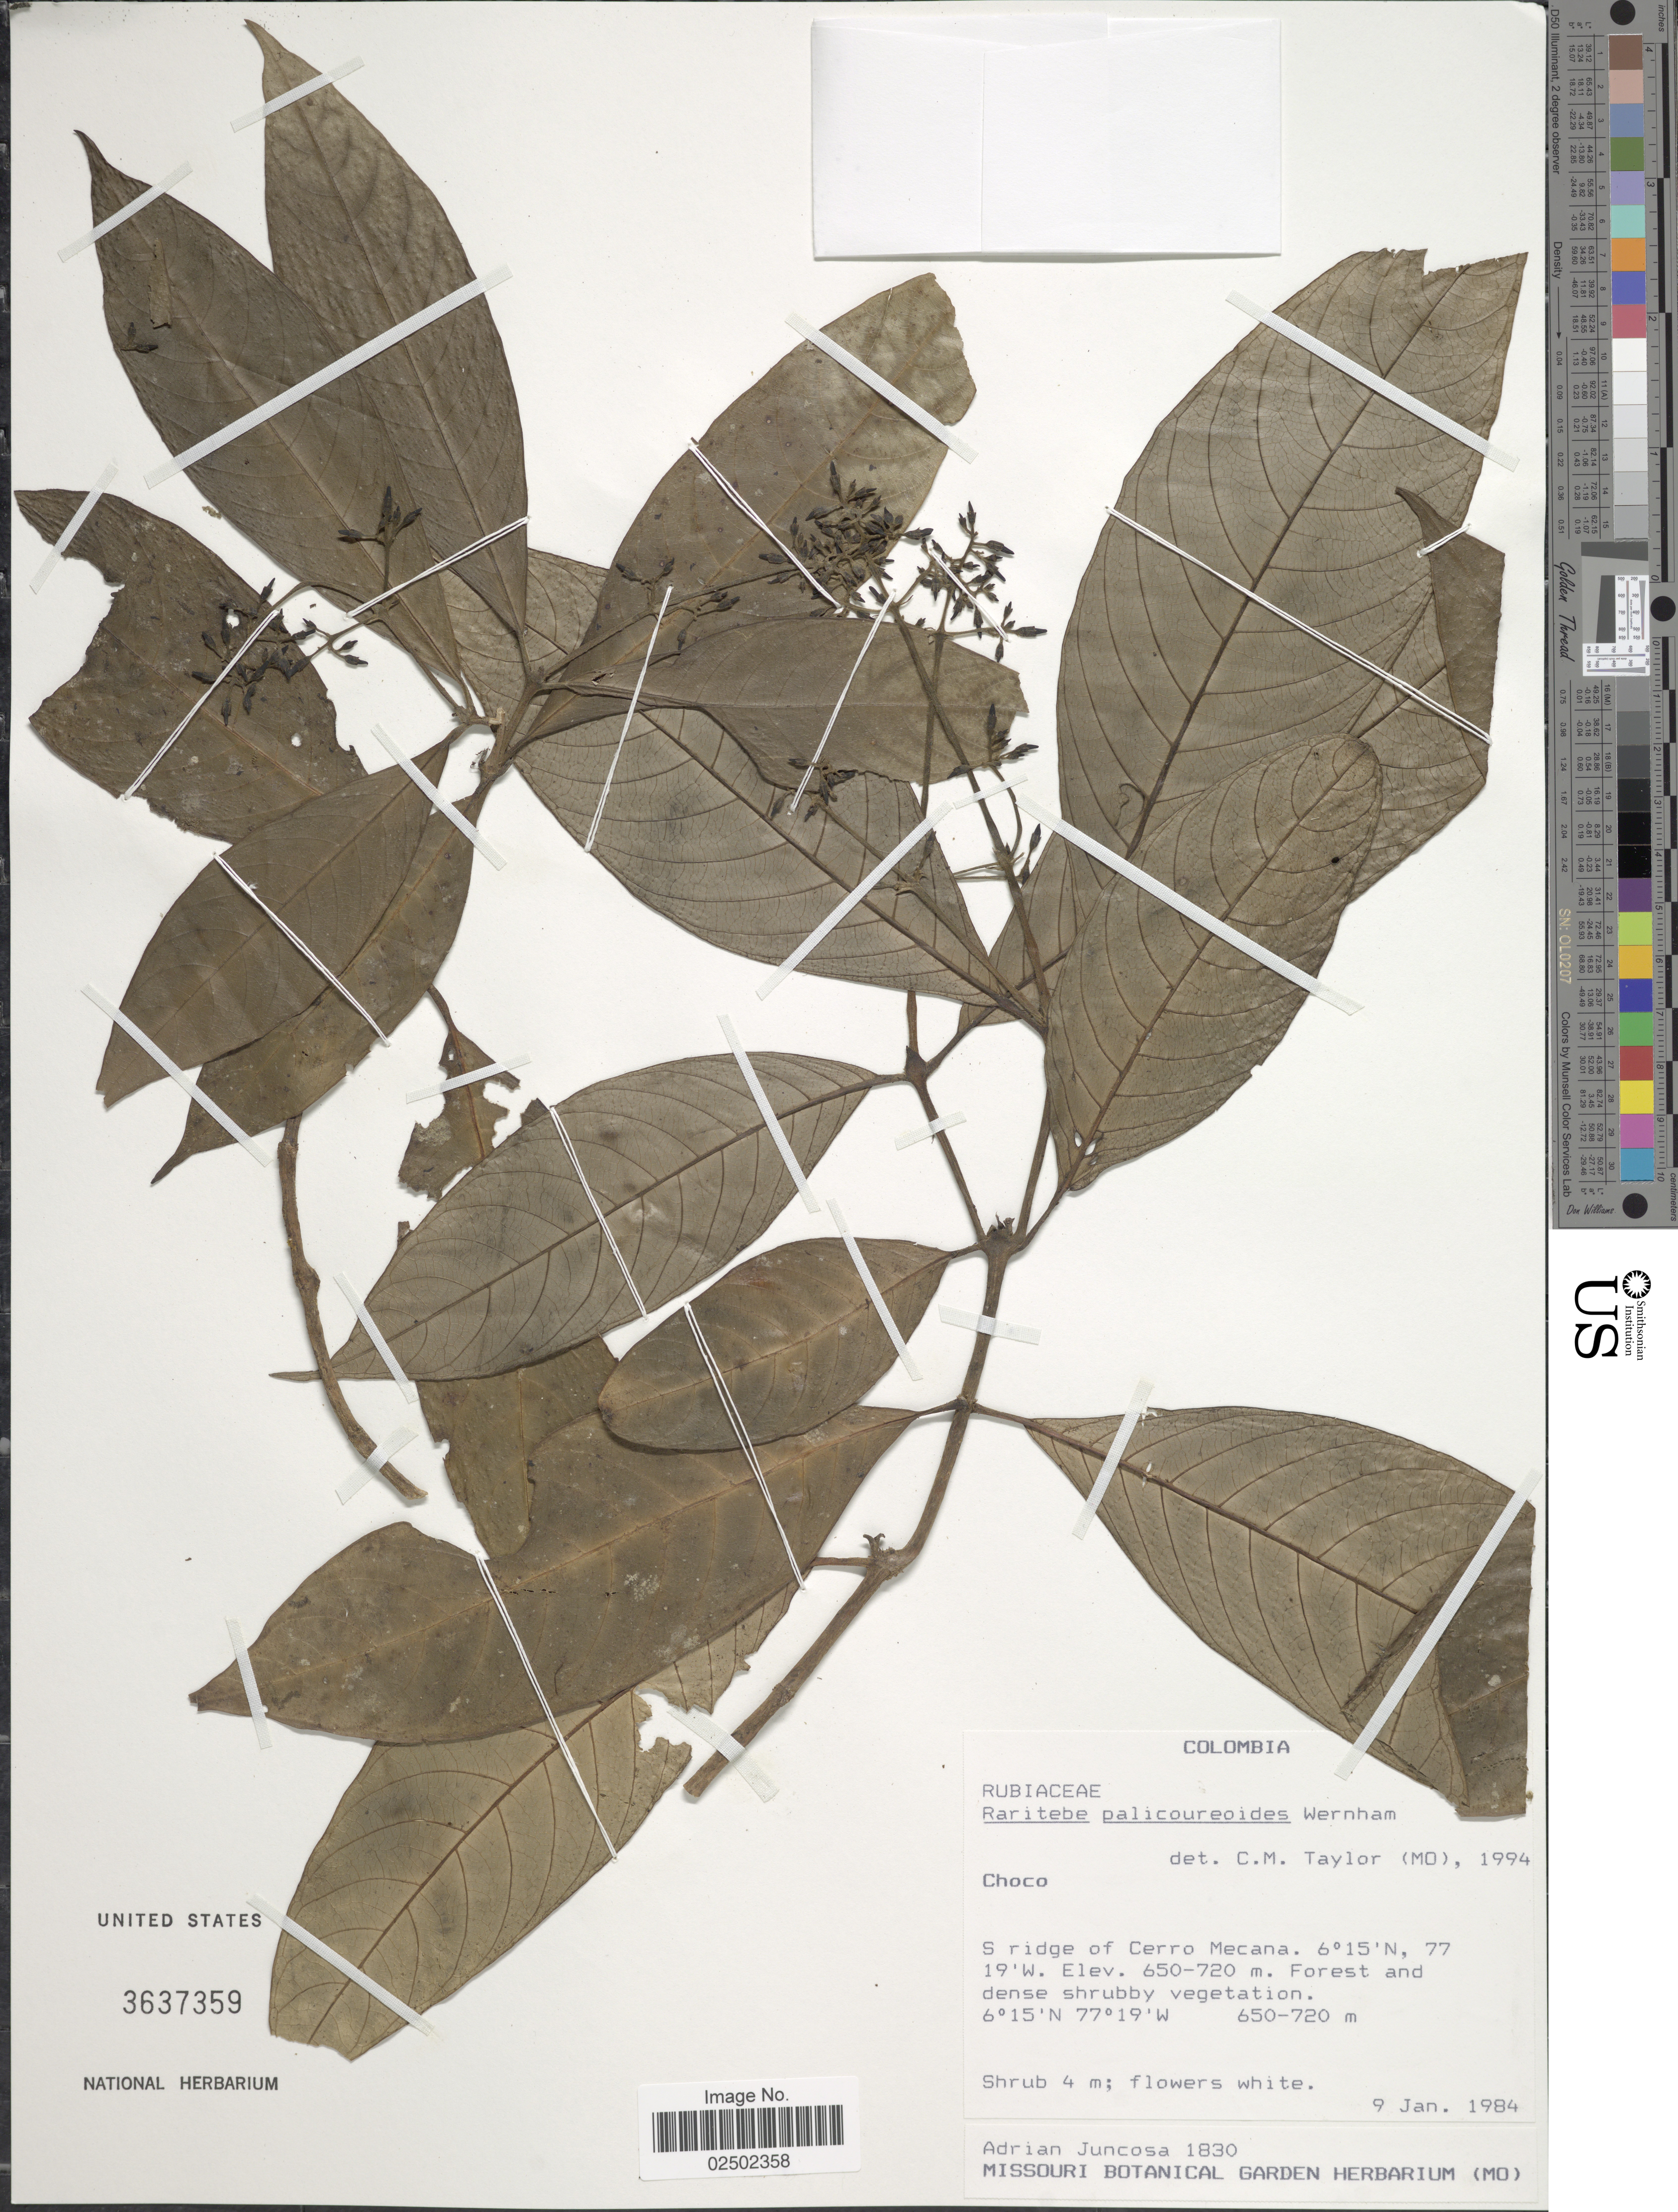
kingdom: Plantae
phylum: Tracheophyta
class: Magnoliopsida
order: Gentianales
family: Rubiaceae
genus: Raritebe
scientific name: Raritebe palicoureoides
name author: Wernham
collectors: A. Juncosa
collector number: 1830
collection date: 1984-01-09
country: Colombia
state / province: Chocó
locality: S ridge of Cerro Mecana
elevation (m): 650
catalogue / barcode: US 3637359